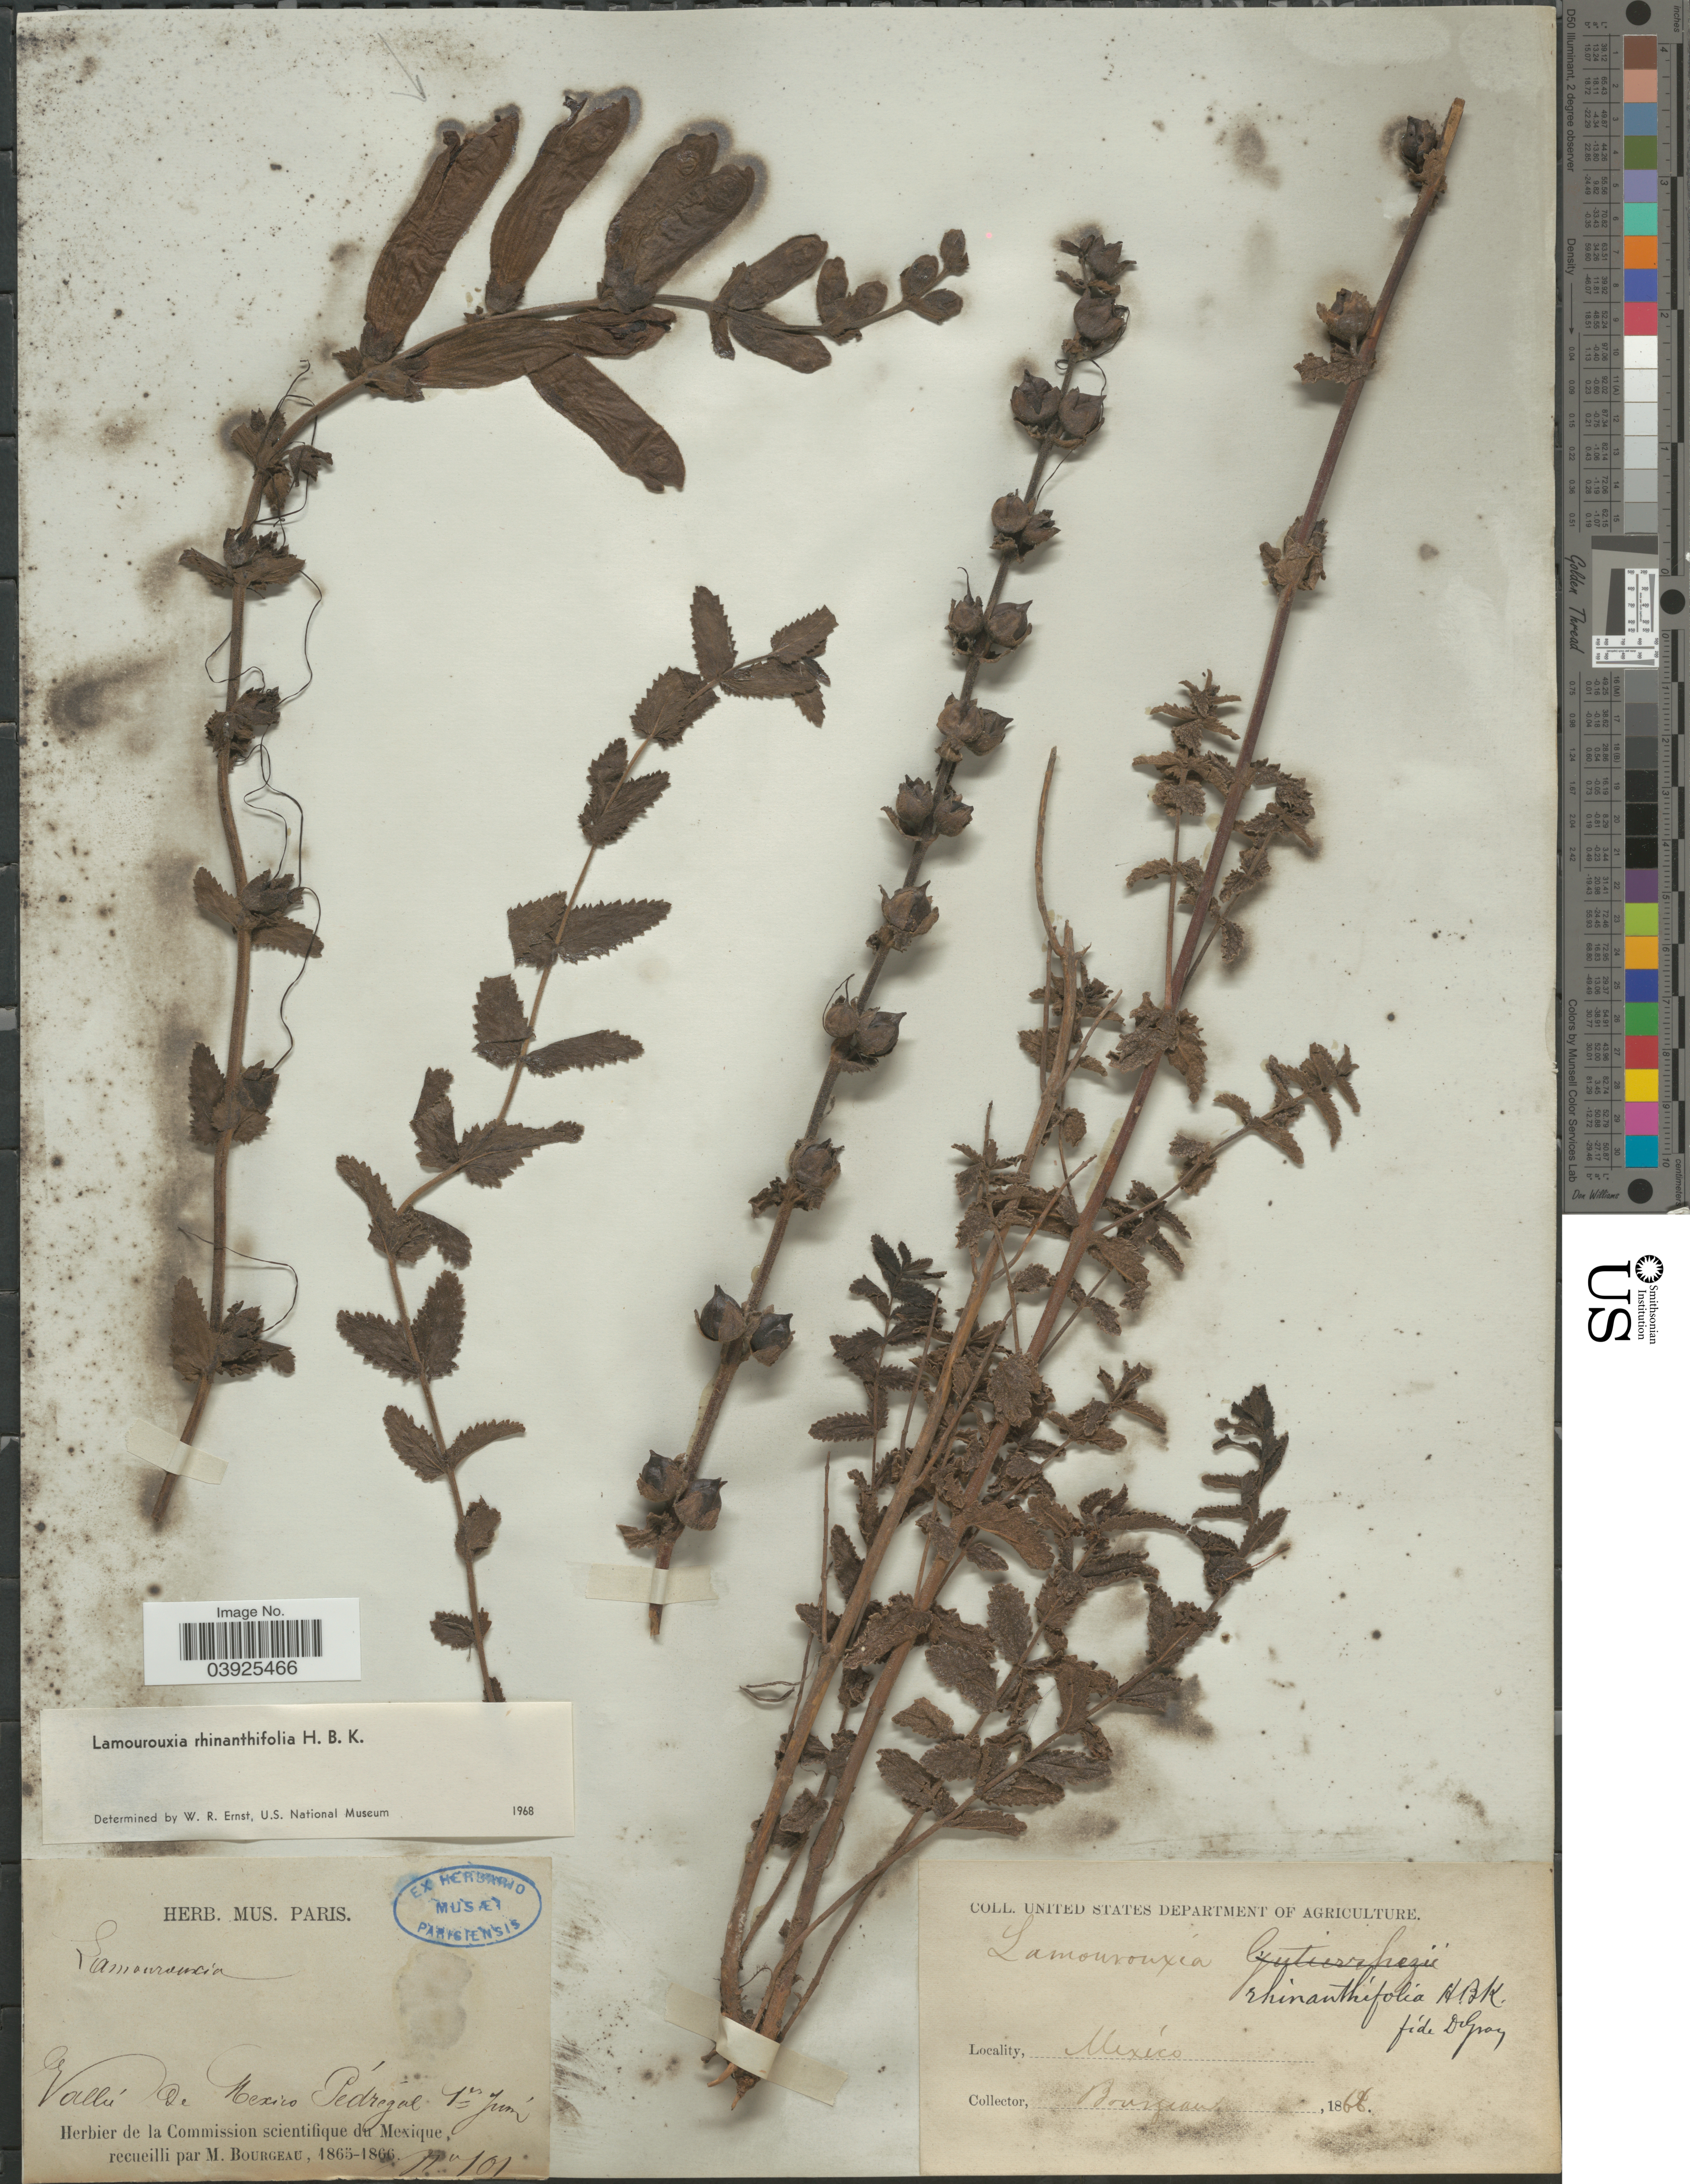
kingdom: Plantae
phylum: Tracheophyta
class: Magnoliopsida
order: Lamiales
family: Orobanchaceae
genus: Lamourouxia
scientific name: Lamourouxia rhinanthifolia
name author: Kunth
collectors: M. Bourgeau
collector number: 101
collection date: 1865-06-01/1866-06-01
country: Mexico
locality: Vallú de Mexico Pedregal.